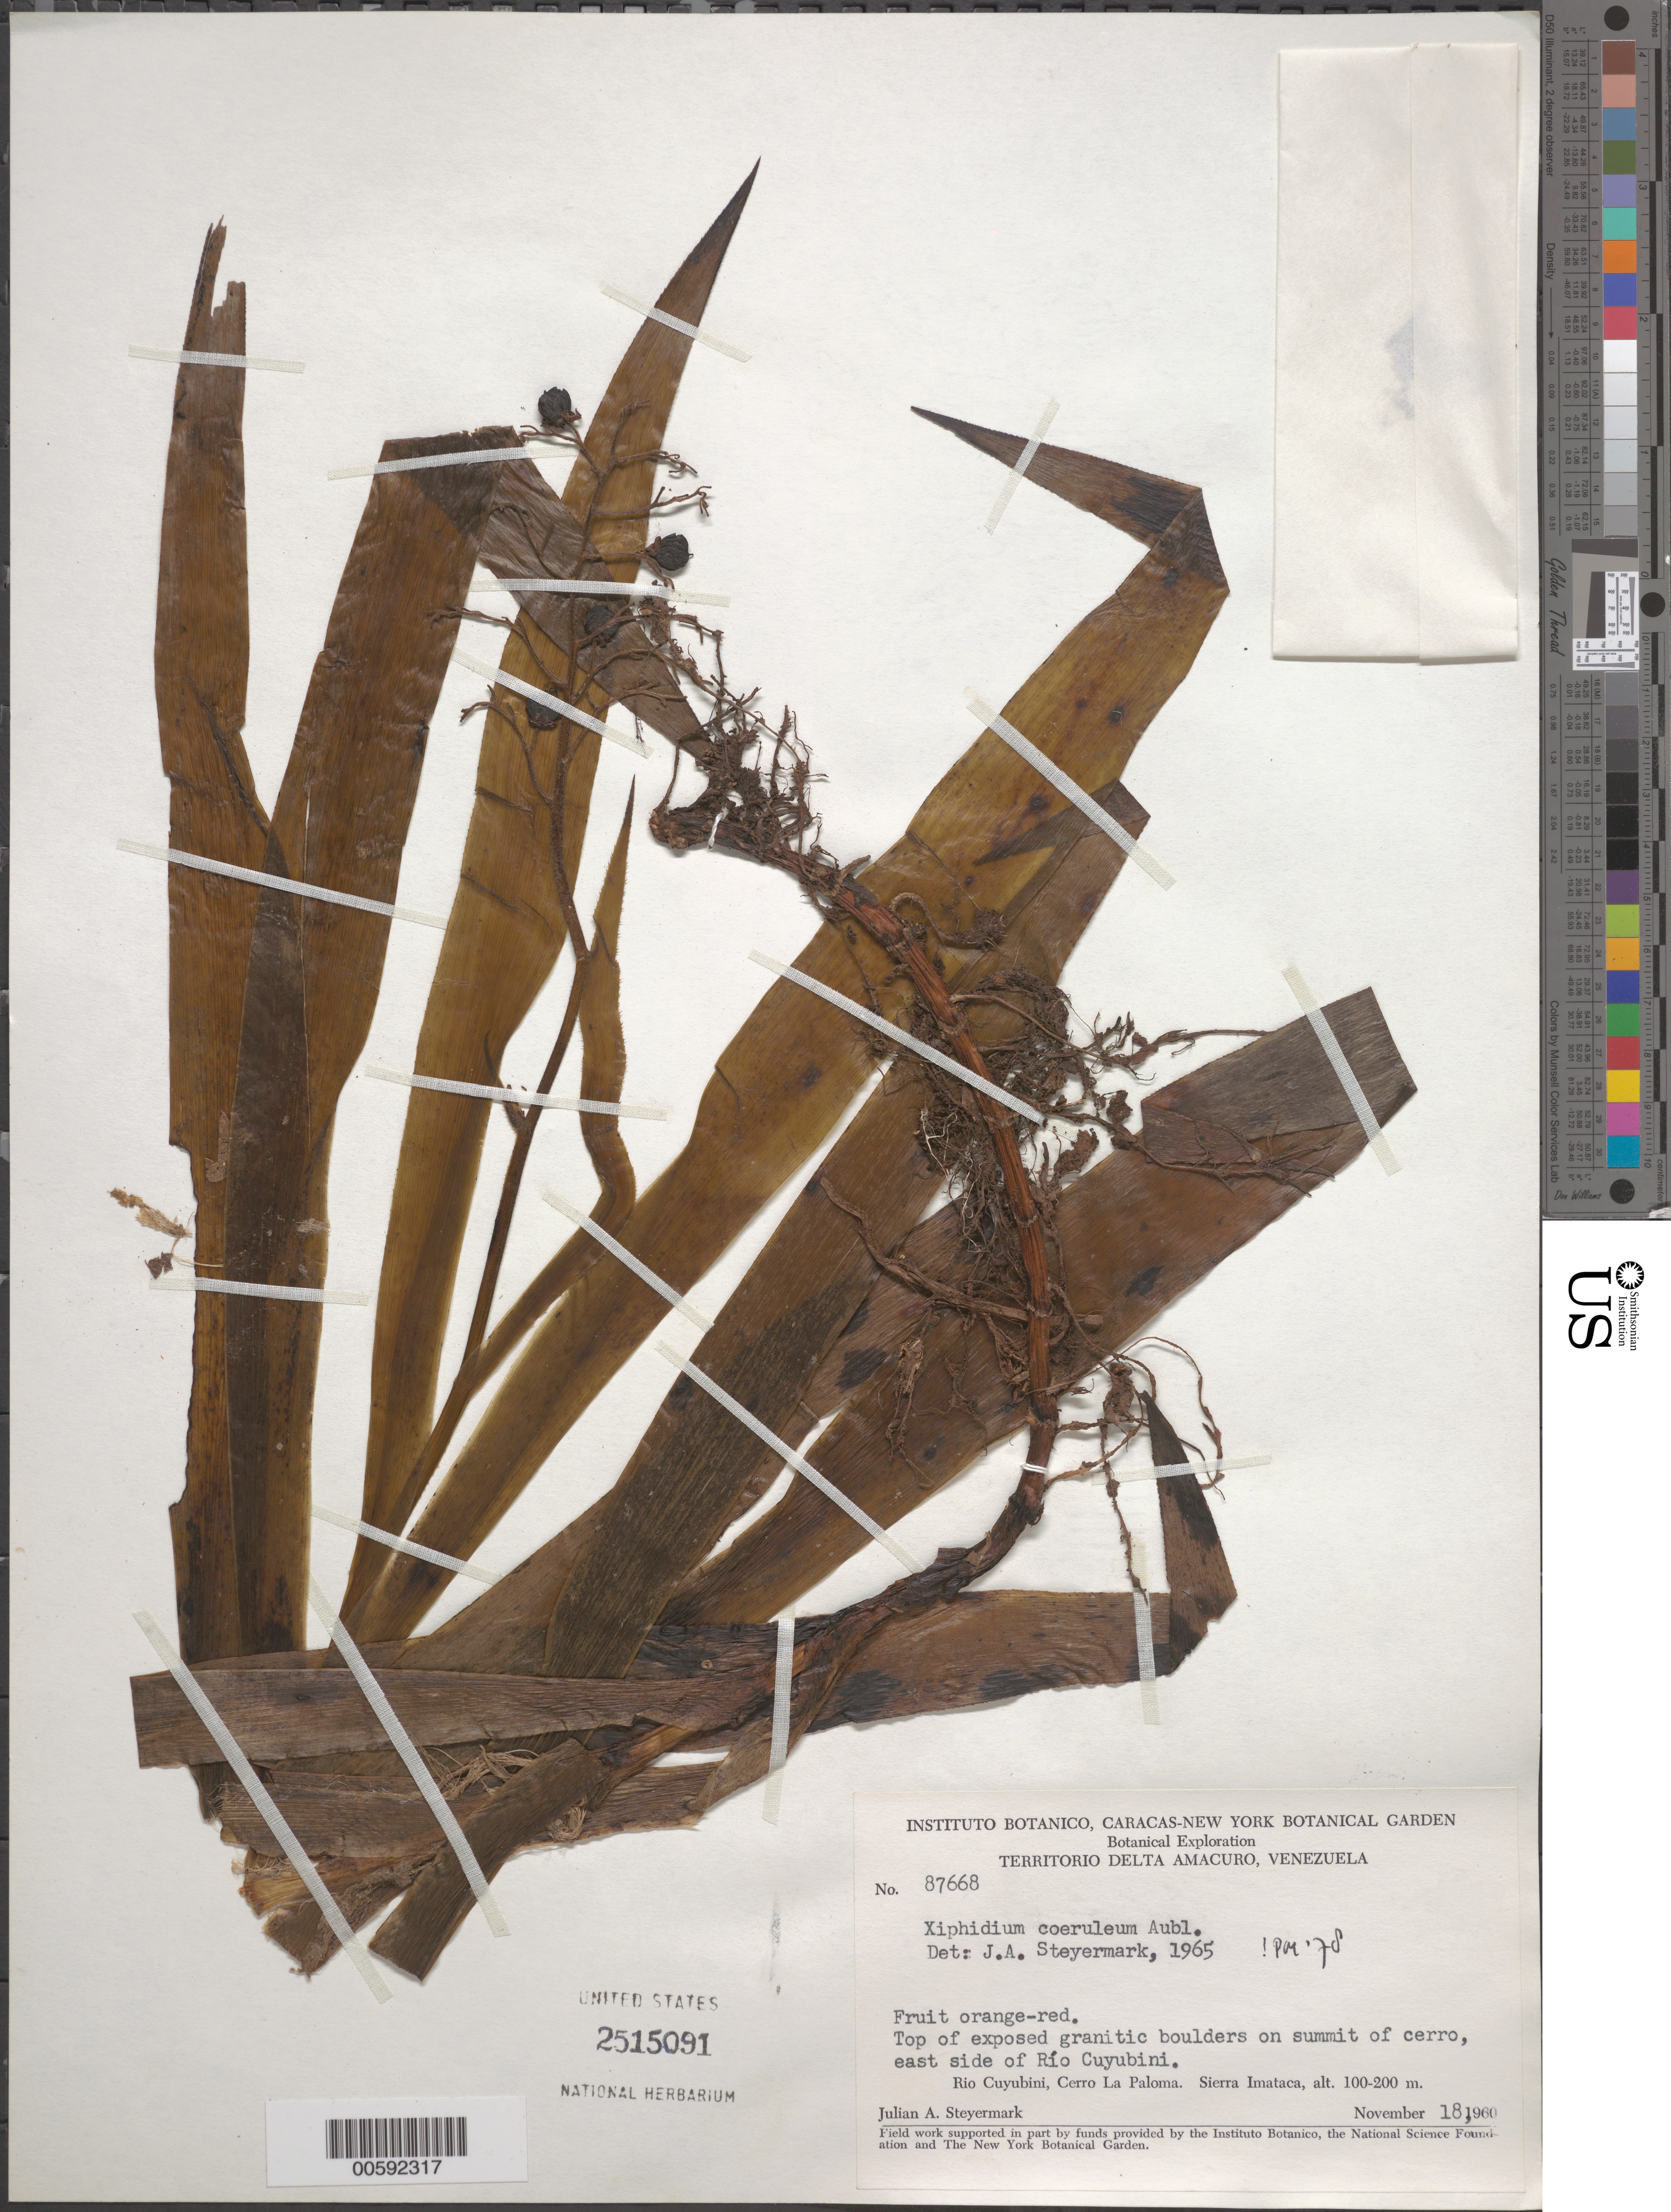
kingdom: Plantae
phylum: Tracheophyta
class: Liliopsida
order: Commelinales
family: Haemodoraceae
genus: Xiphidium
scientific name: Xiphidium caeruleum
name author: Aubl.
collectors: J. Steyermark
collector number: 87668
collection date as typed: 18 Nov 1960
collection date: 1960-11-18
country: Venezuela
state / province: Delta Amacuro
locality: Rio Cuyubini, Cerro La Palma, Sierra Imataca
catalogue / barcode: US 2515091